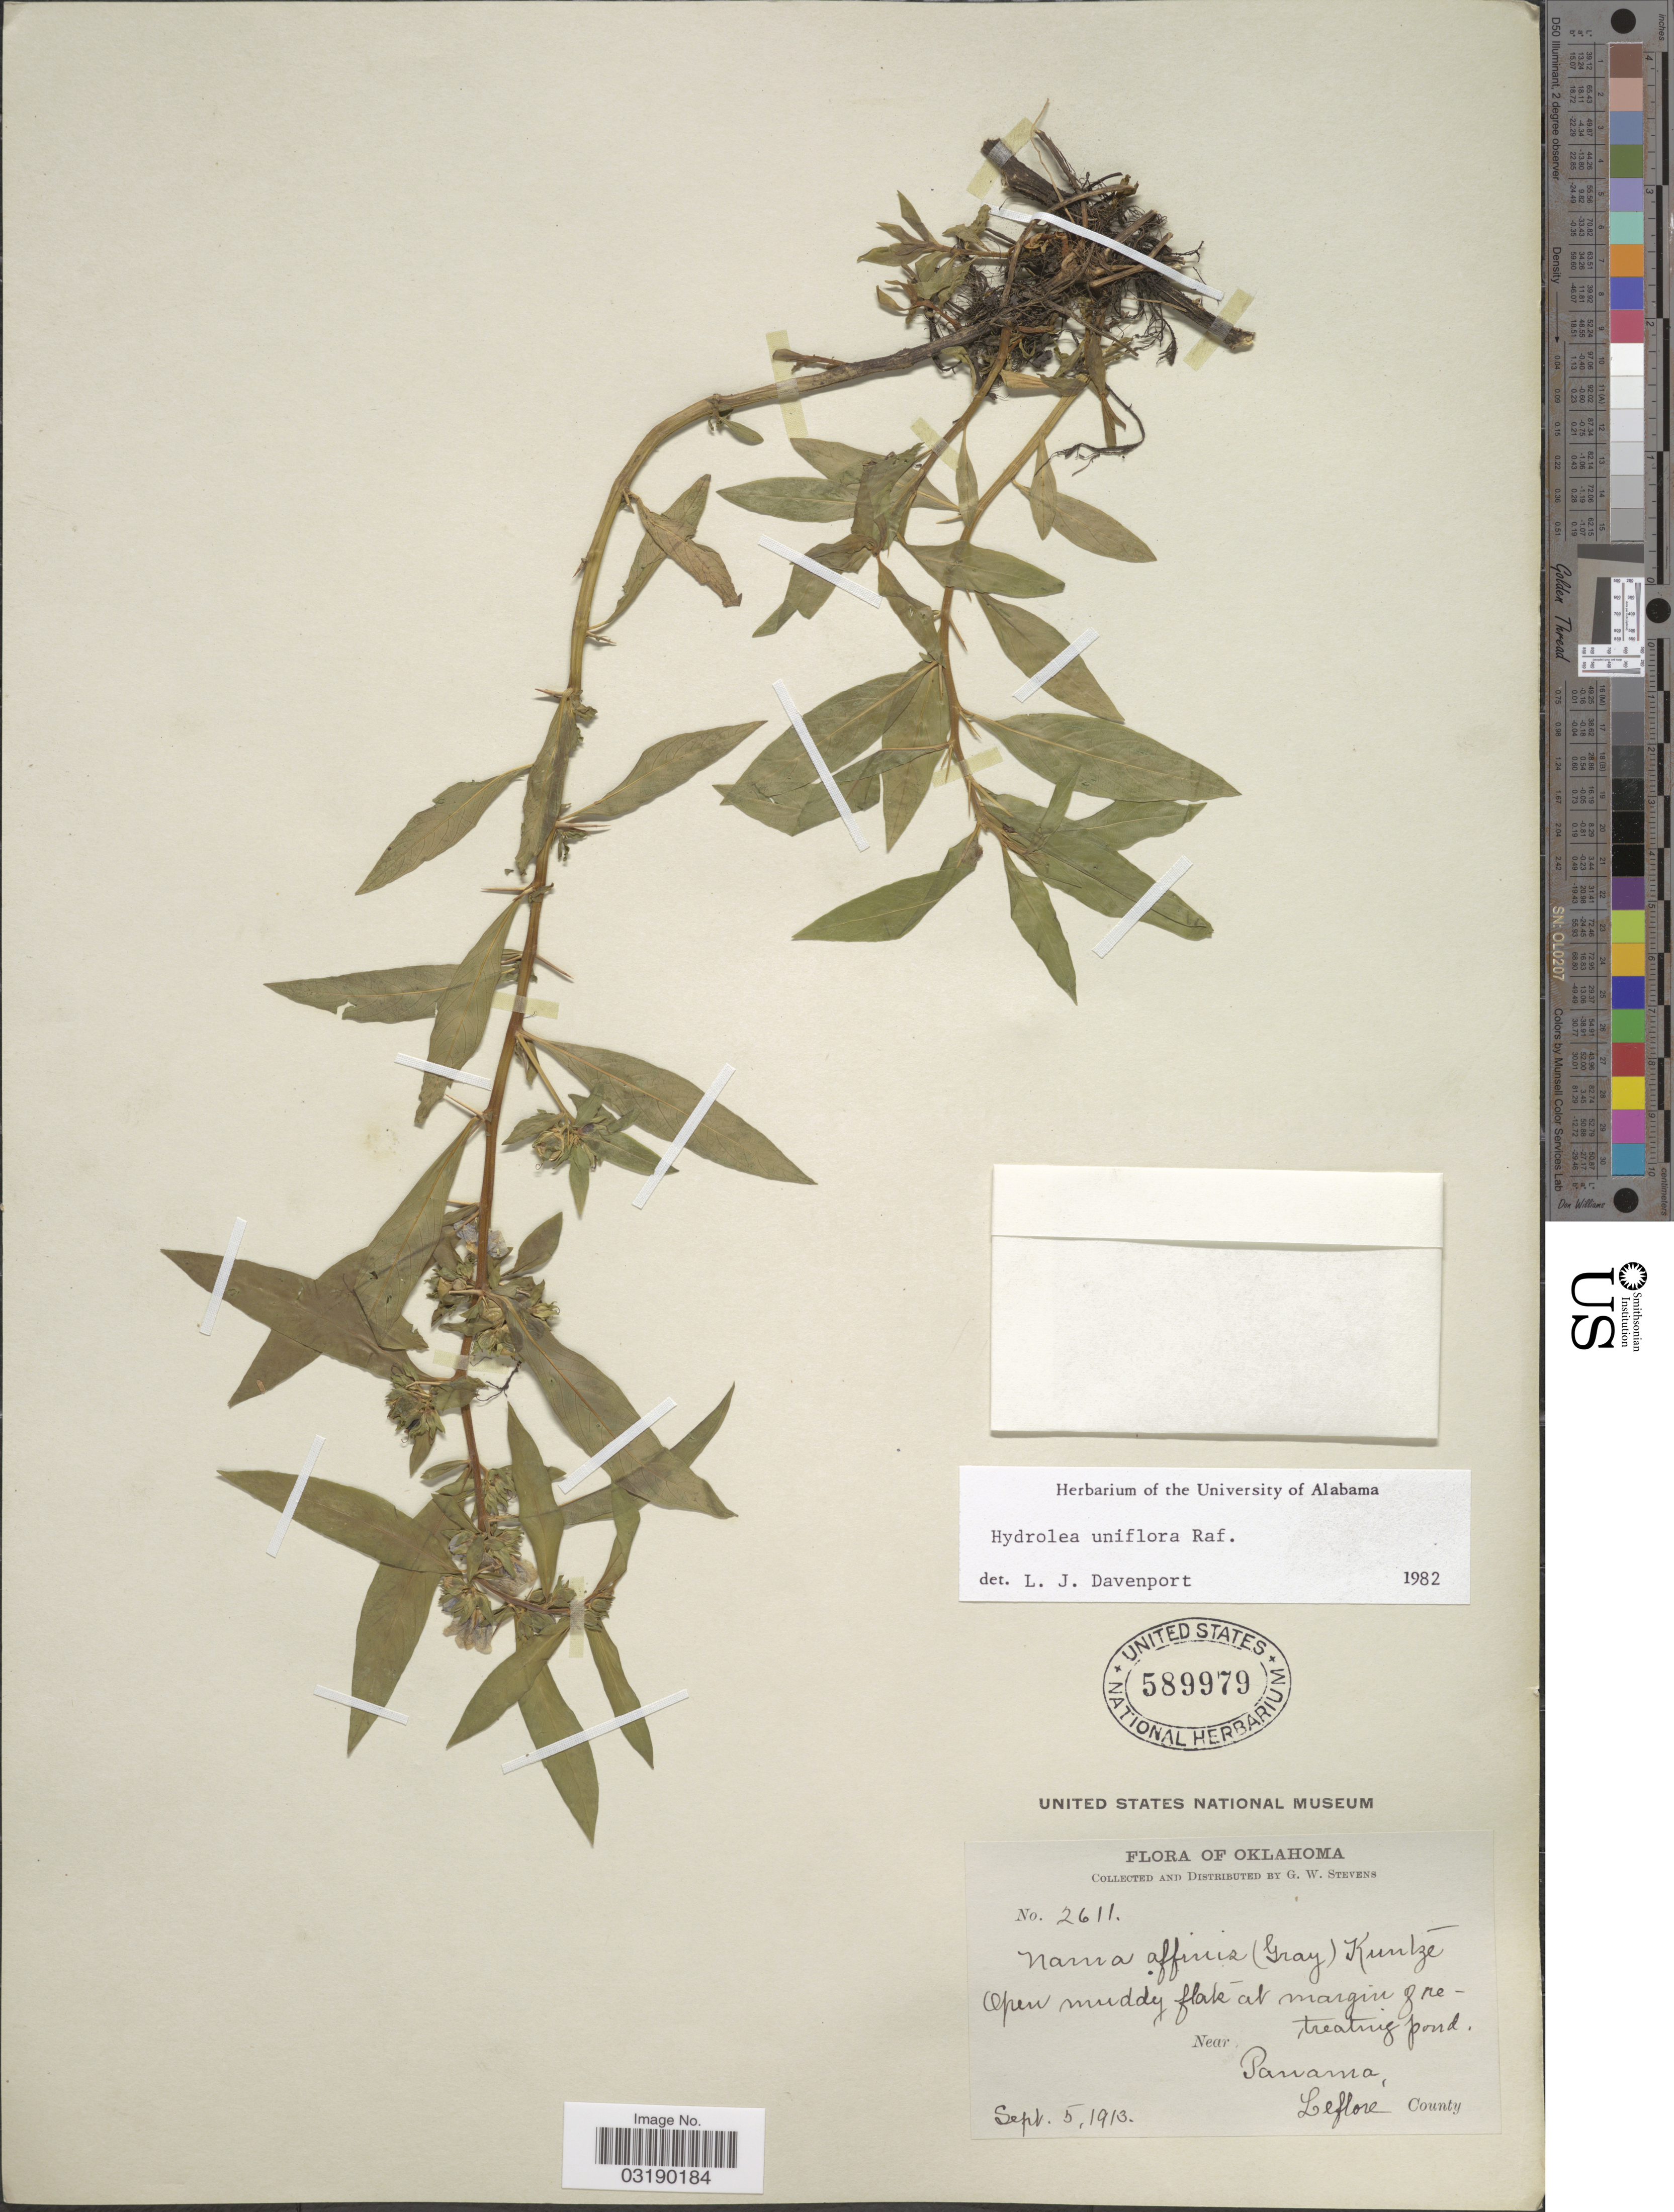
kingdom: Plantae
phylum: Tracheophyta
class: Magnoliopsida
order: Solanales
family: Hydroleaceae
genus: Hydrolea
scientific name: Hydrolea uniflora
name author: Raf.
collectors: G. W. Stevens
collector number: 2611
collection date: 1913-09-05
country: United States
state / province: Oklahoma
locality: Open muddy flats at margin of retreating pond. Near, Panama. Leflore County.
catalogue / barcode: US 589979